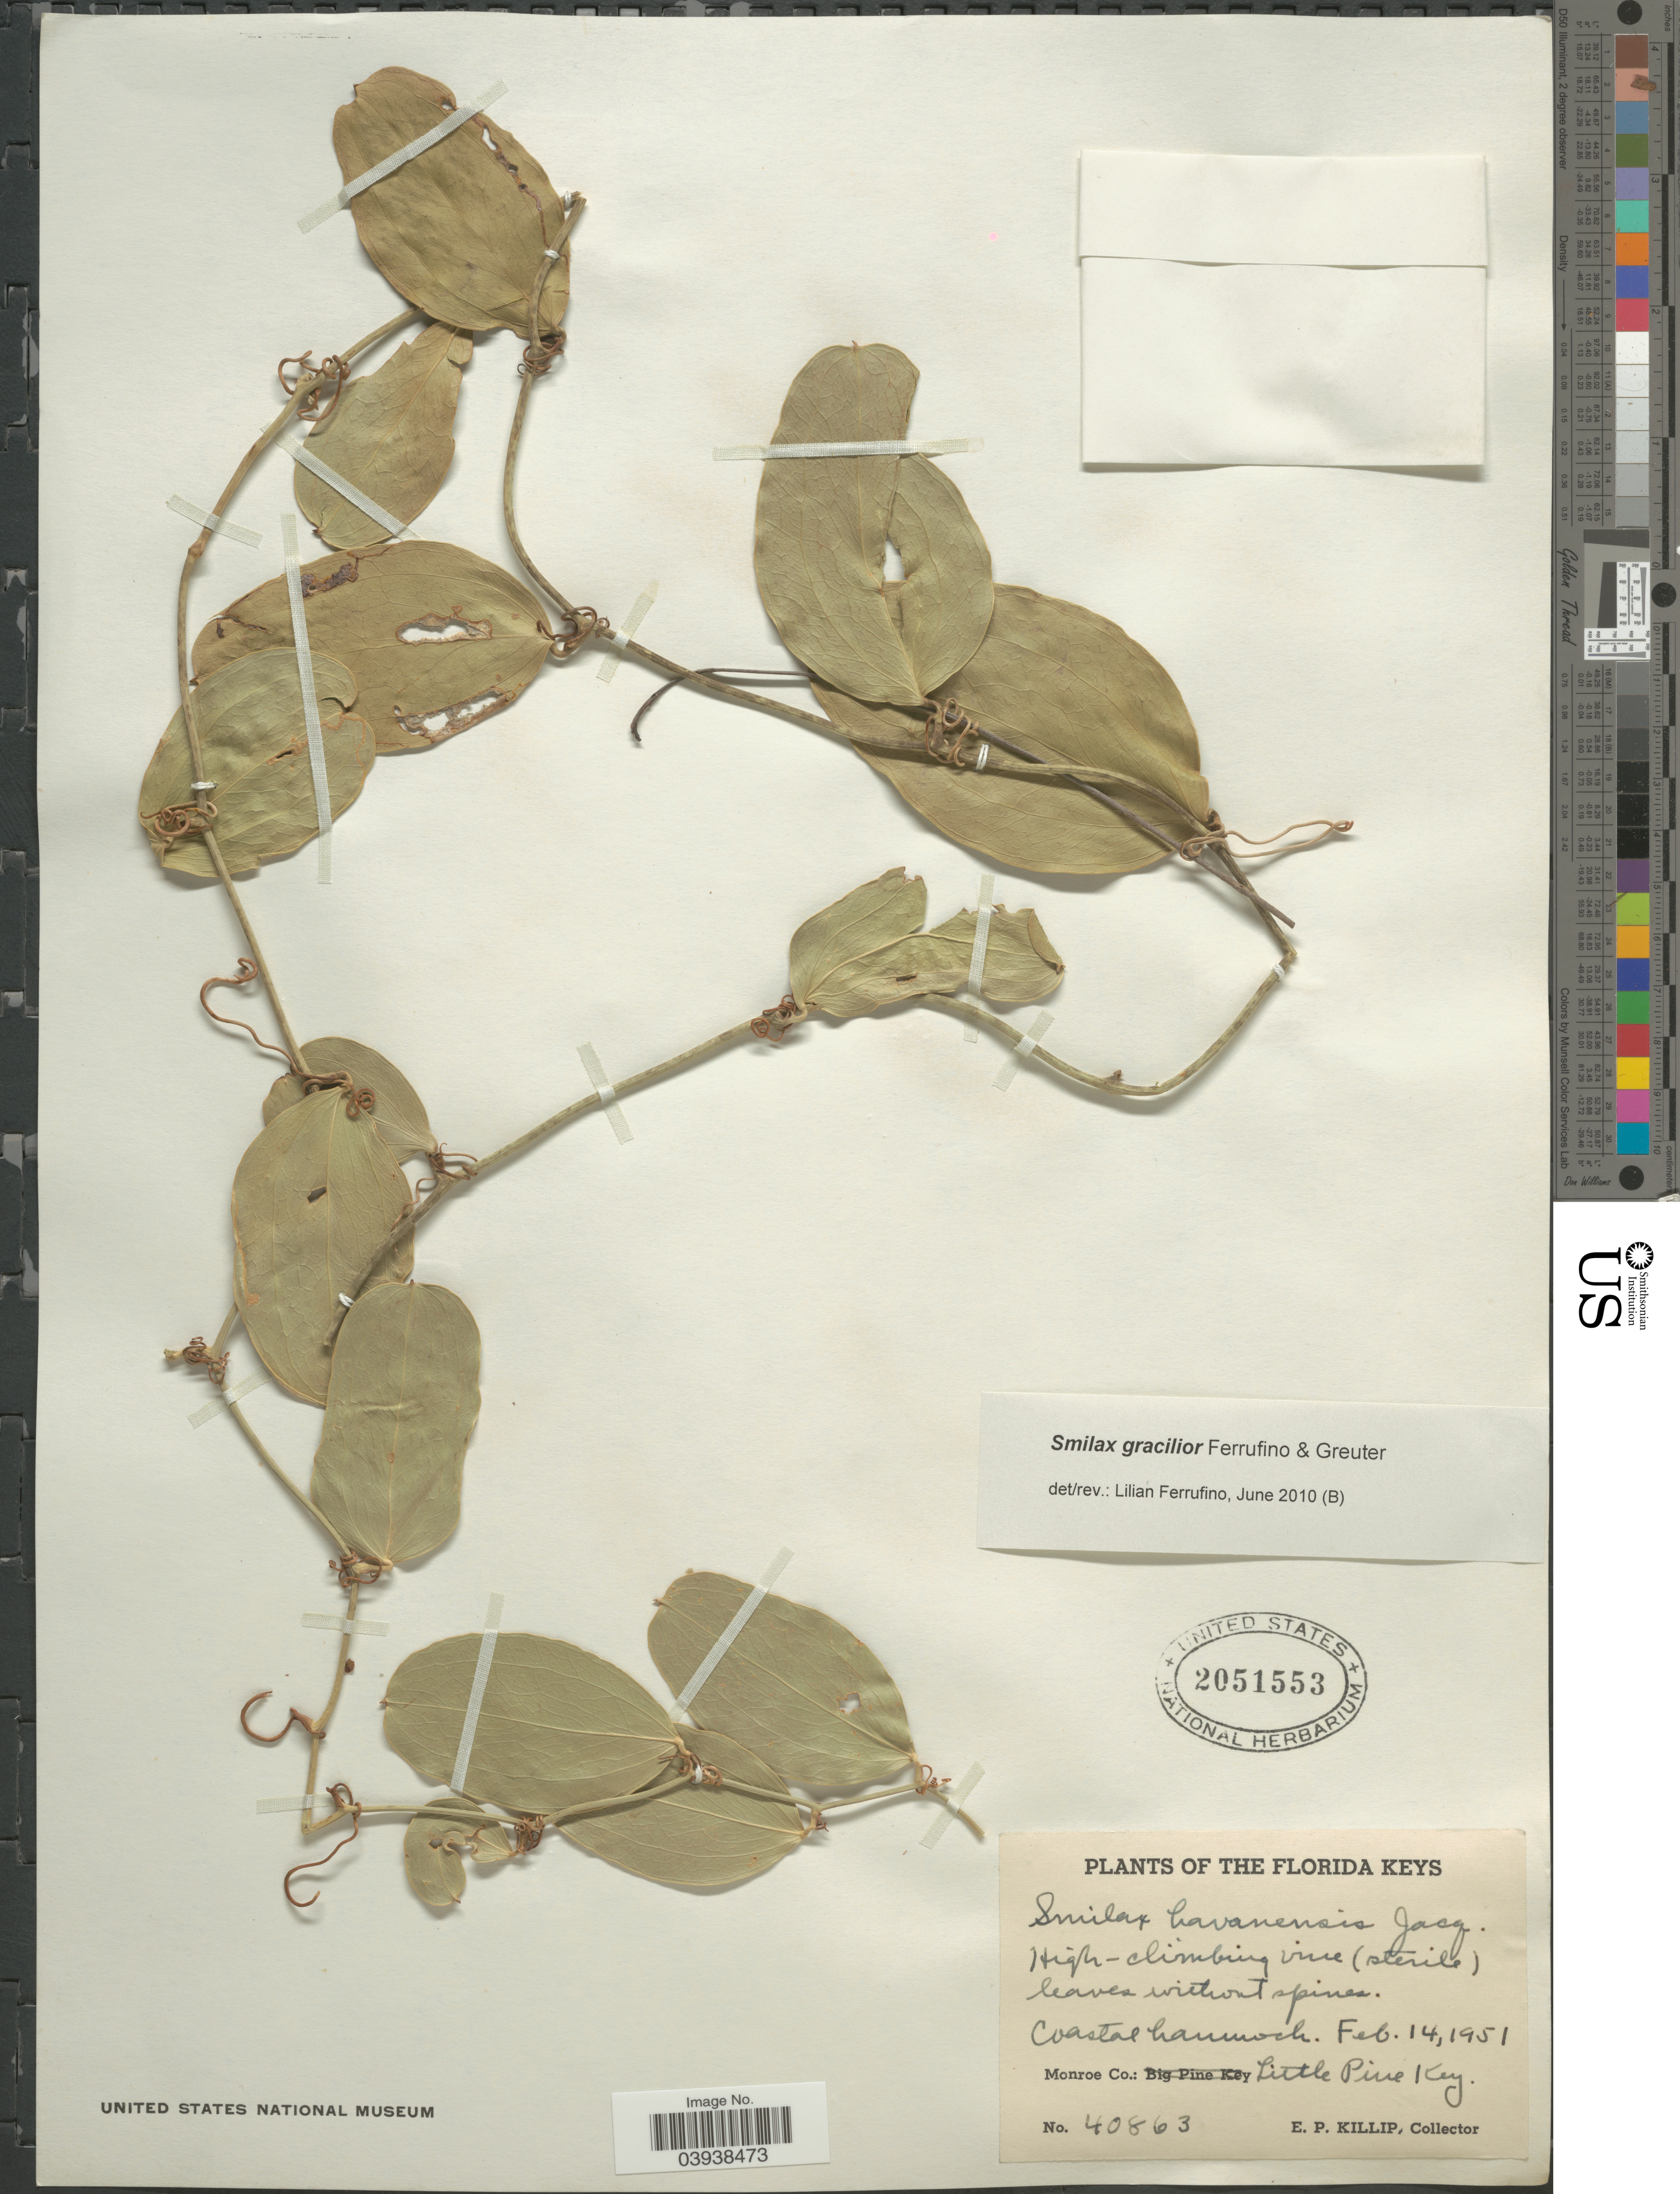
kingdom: Plantae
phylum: Tracheophyta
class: Liliopsida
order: Liliales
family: Smilacaceae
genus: Smilax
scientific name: Smilax gracilior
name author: Ferrufino & Greuter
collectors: E. P. Killip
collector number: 40863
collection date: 1951-02-14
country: United States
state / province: Florida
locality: The Florida Keys. Coastal hammock. Monroe Co.: Little Pine Key.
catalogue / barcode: US 2051553